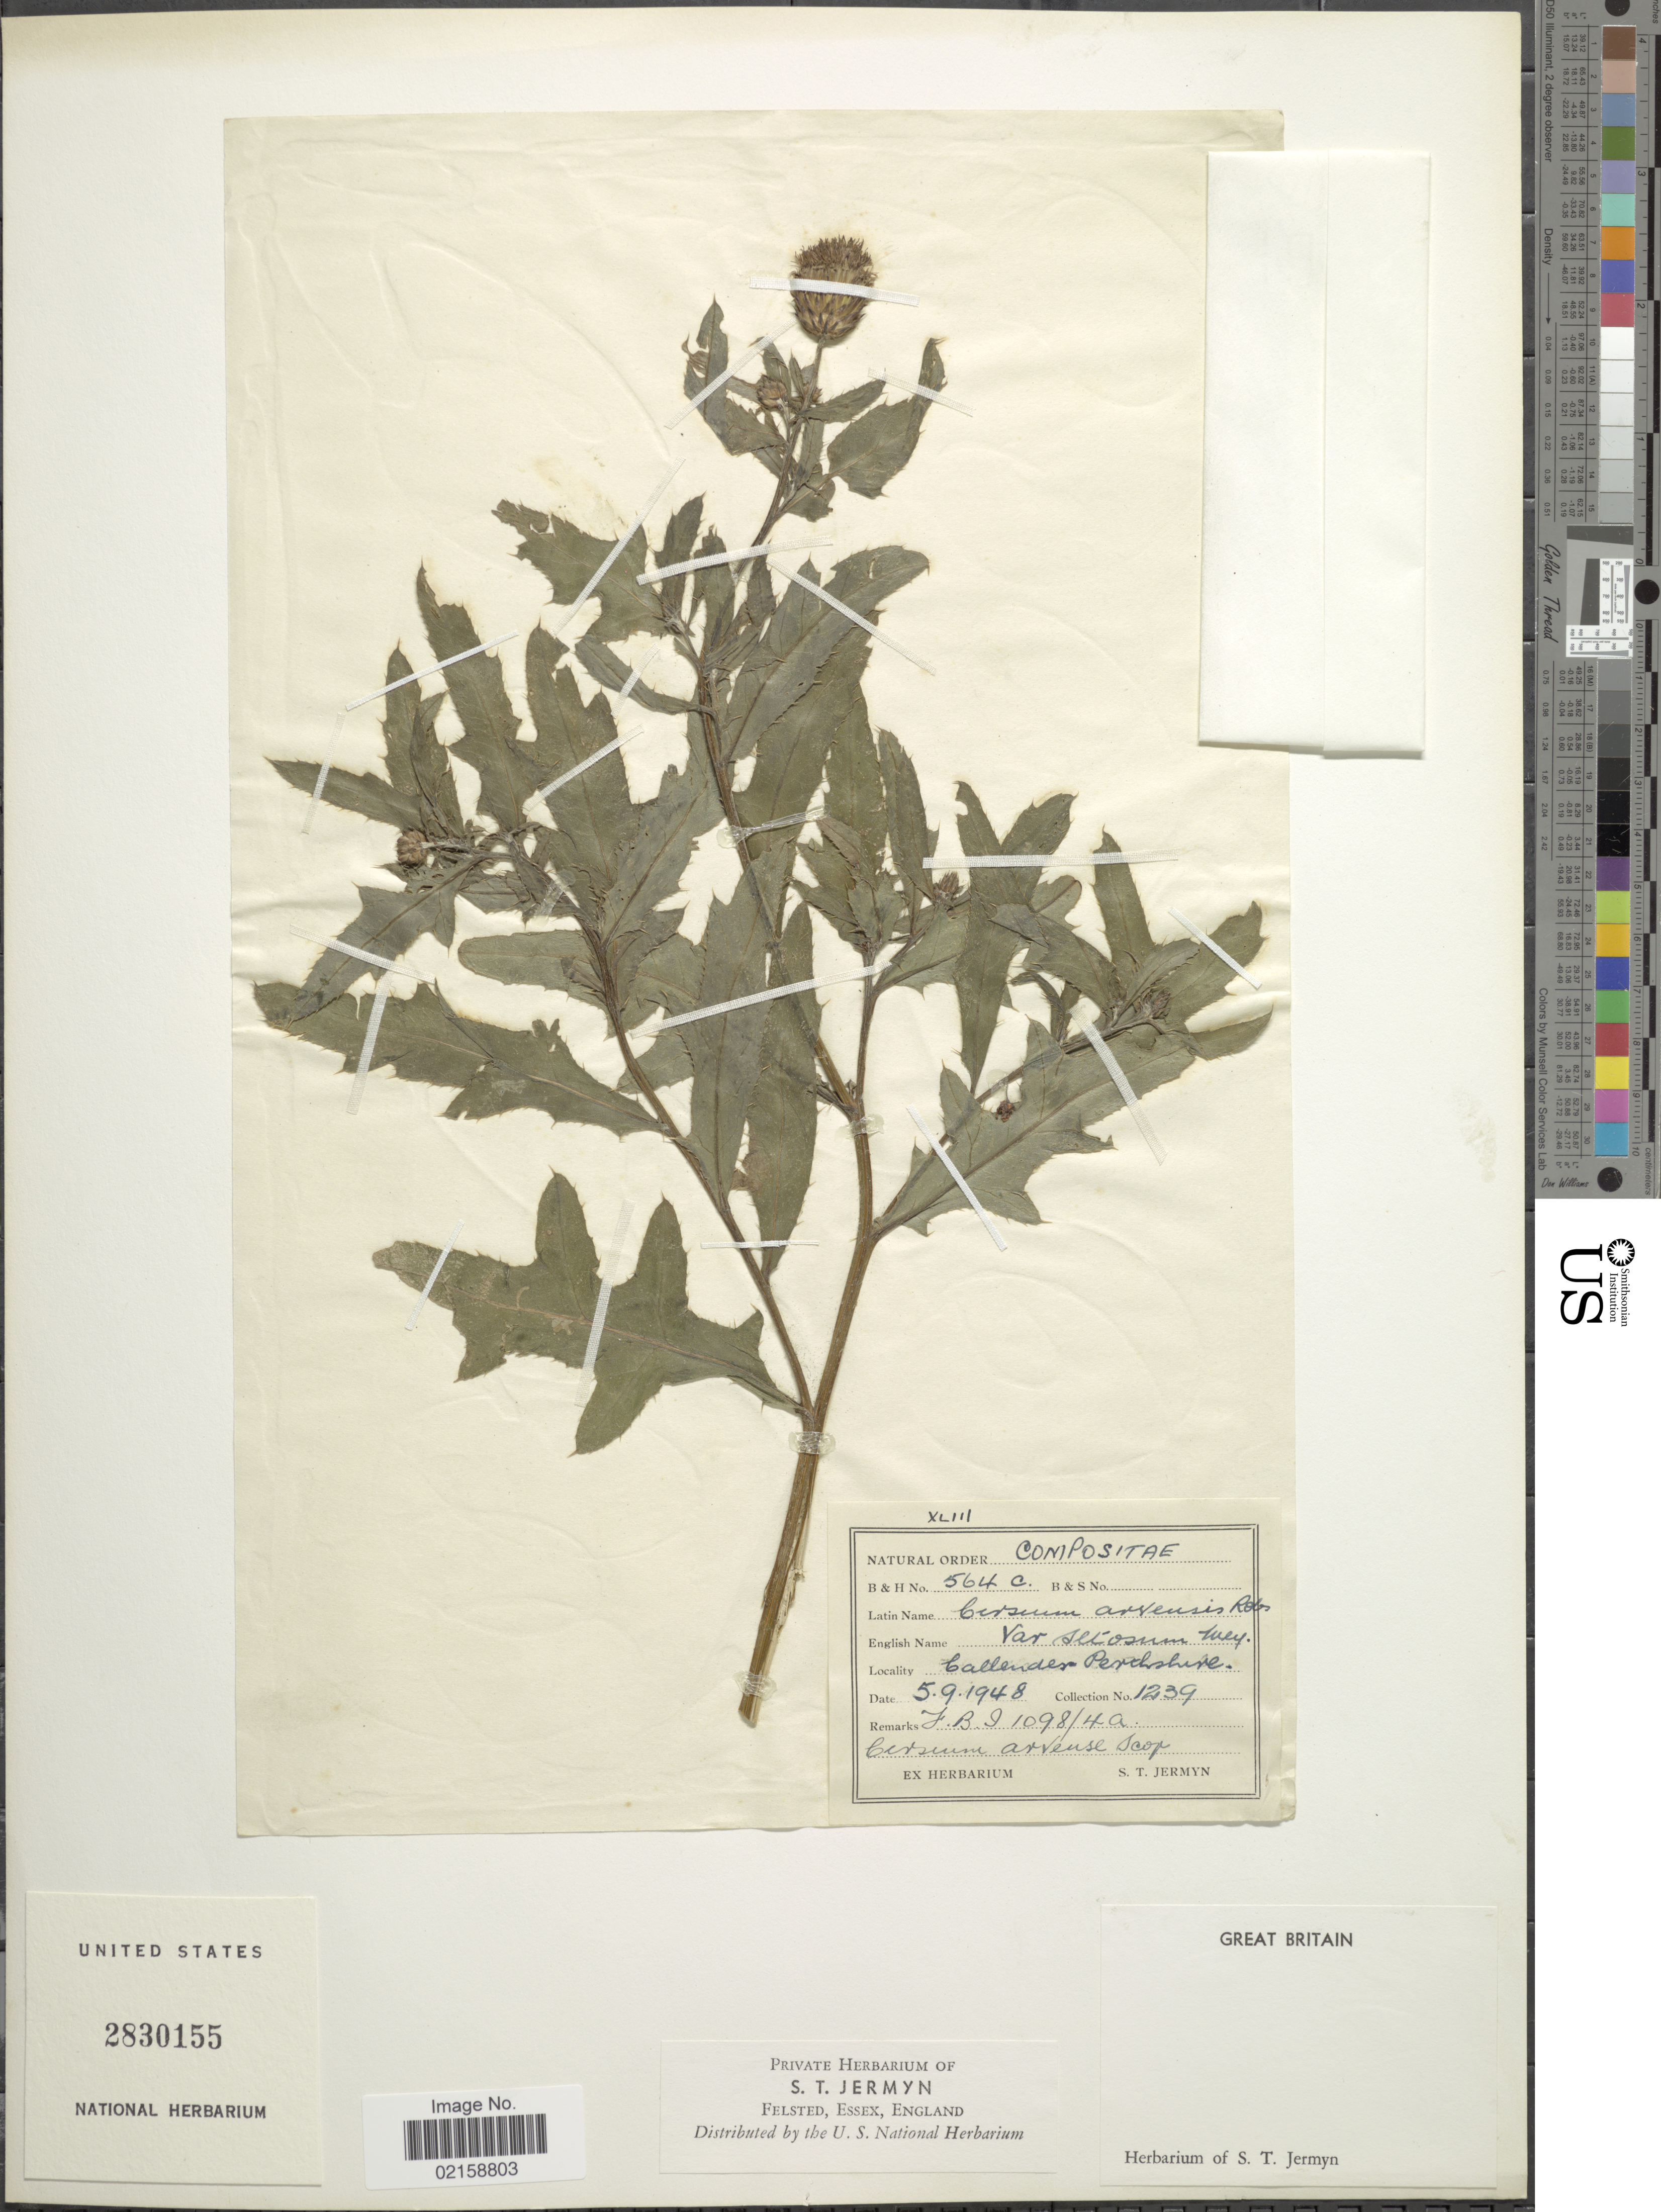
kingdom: Plantae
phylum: Tracheophyta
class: Magnoliopsida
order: Asterales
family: Asteraceae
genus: Cirsium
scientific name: Cirsium arvense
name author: (L.) Scop.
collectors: S. Jermyn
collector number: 1239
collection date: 1948-09-05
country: United Kingdom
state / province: Scotland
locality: Callander Perthshire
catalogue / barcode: US 2830155